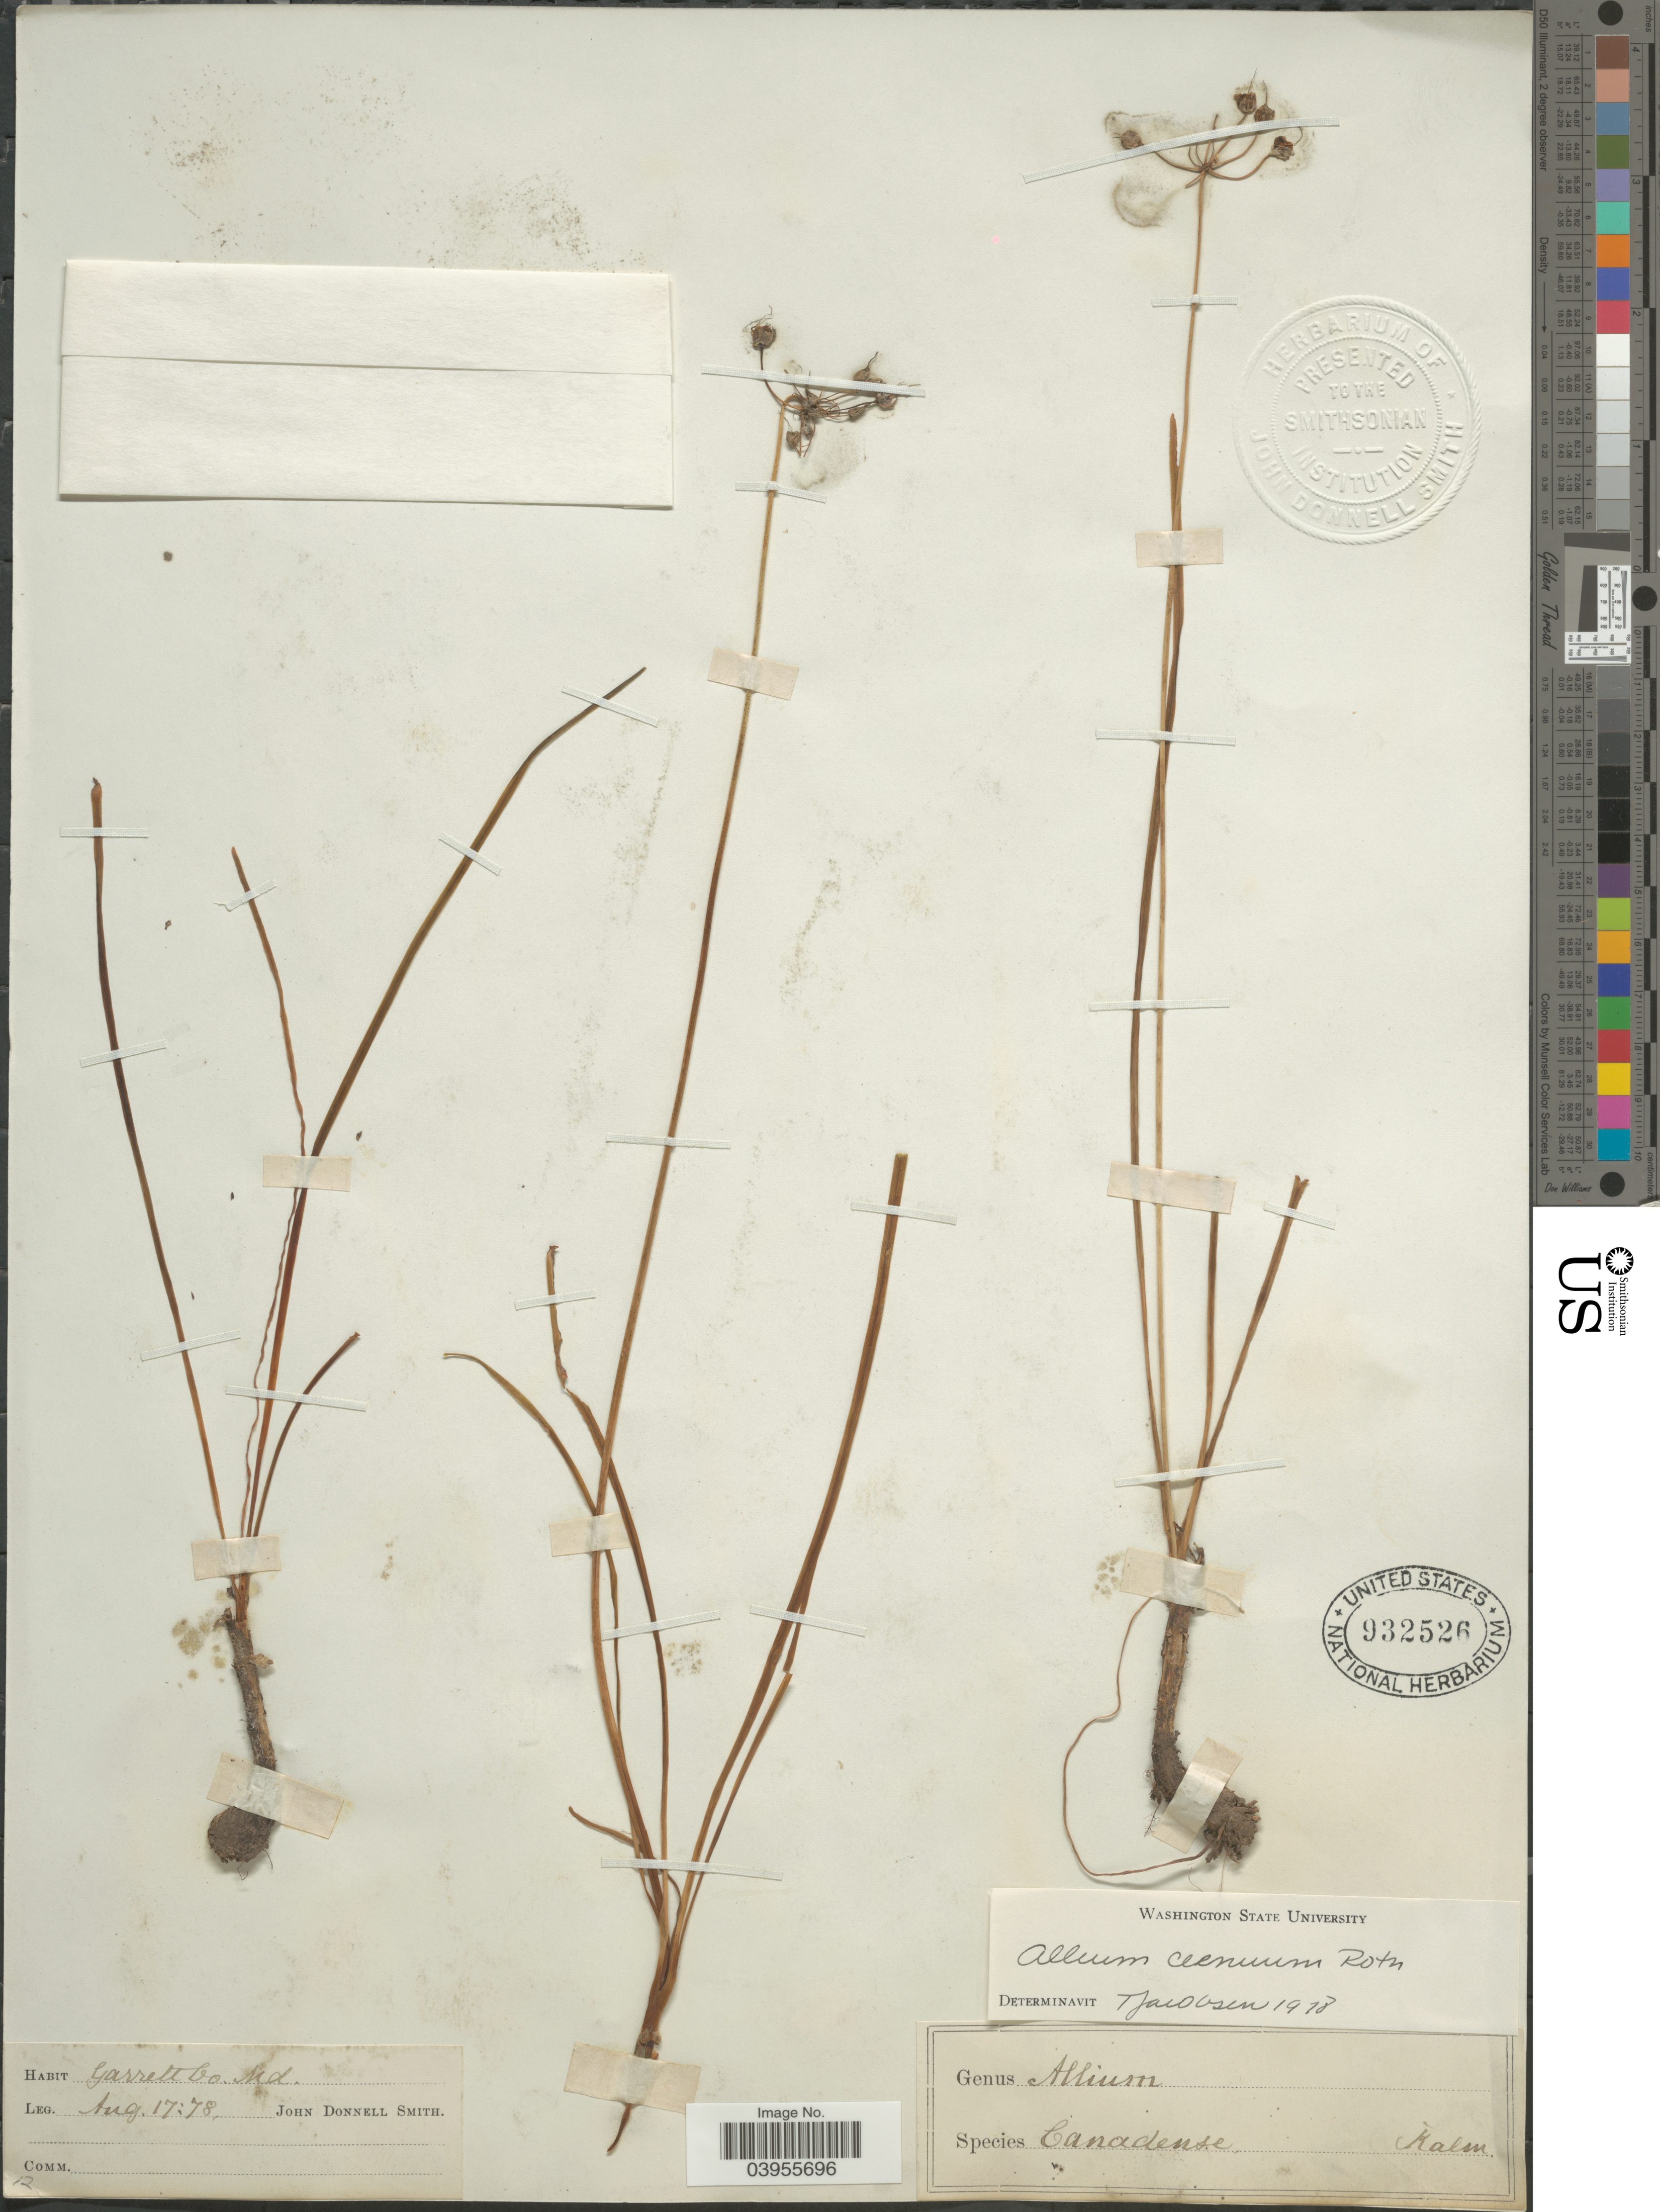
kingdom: Plantae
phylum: Tracheophyta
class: Liliopsida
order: Asparagales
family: Amaryllidaceae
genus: Allium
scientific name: Allium cernuum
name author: Roth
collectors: J. Donnell Smith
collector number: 12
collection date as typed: Transcribed d/m/y: 17/8/78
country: United States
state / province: Maryland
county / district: Garrett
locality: Garrett Co.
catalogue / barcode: US 932526